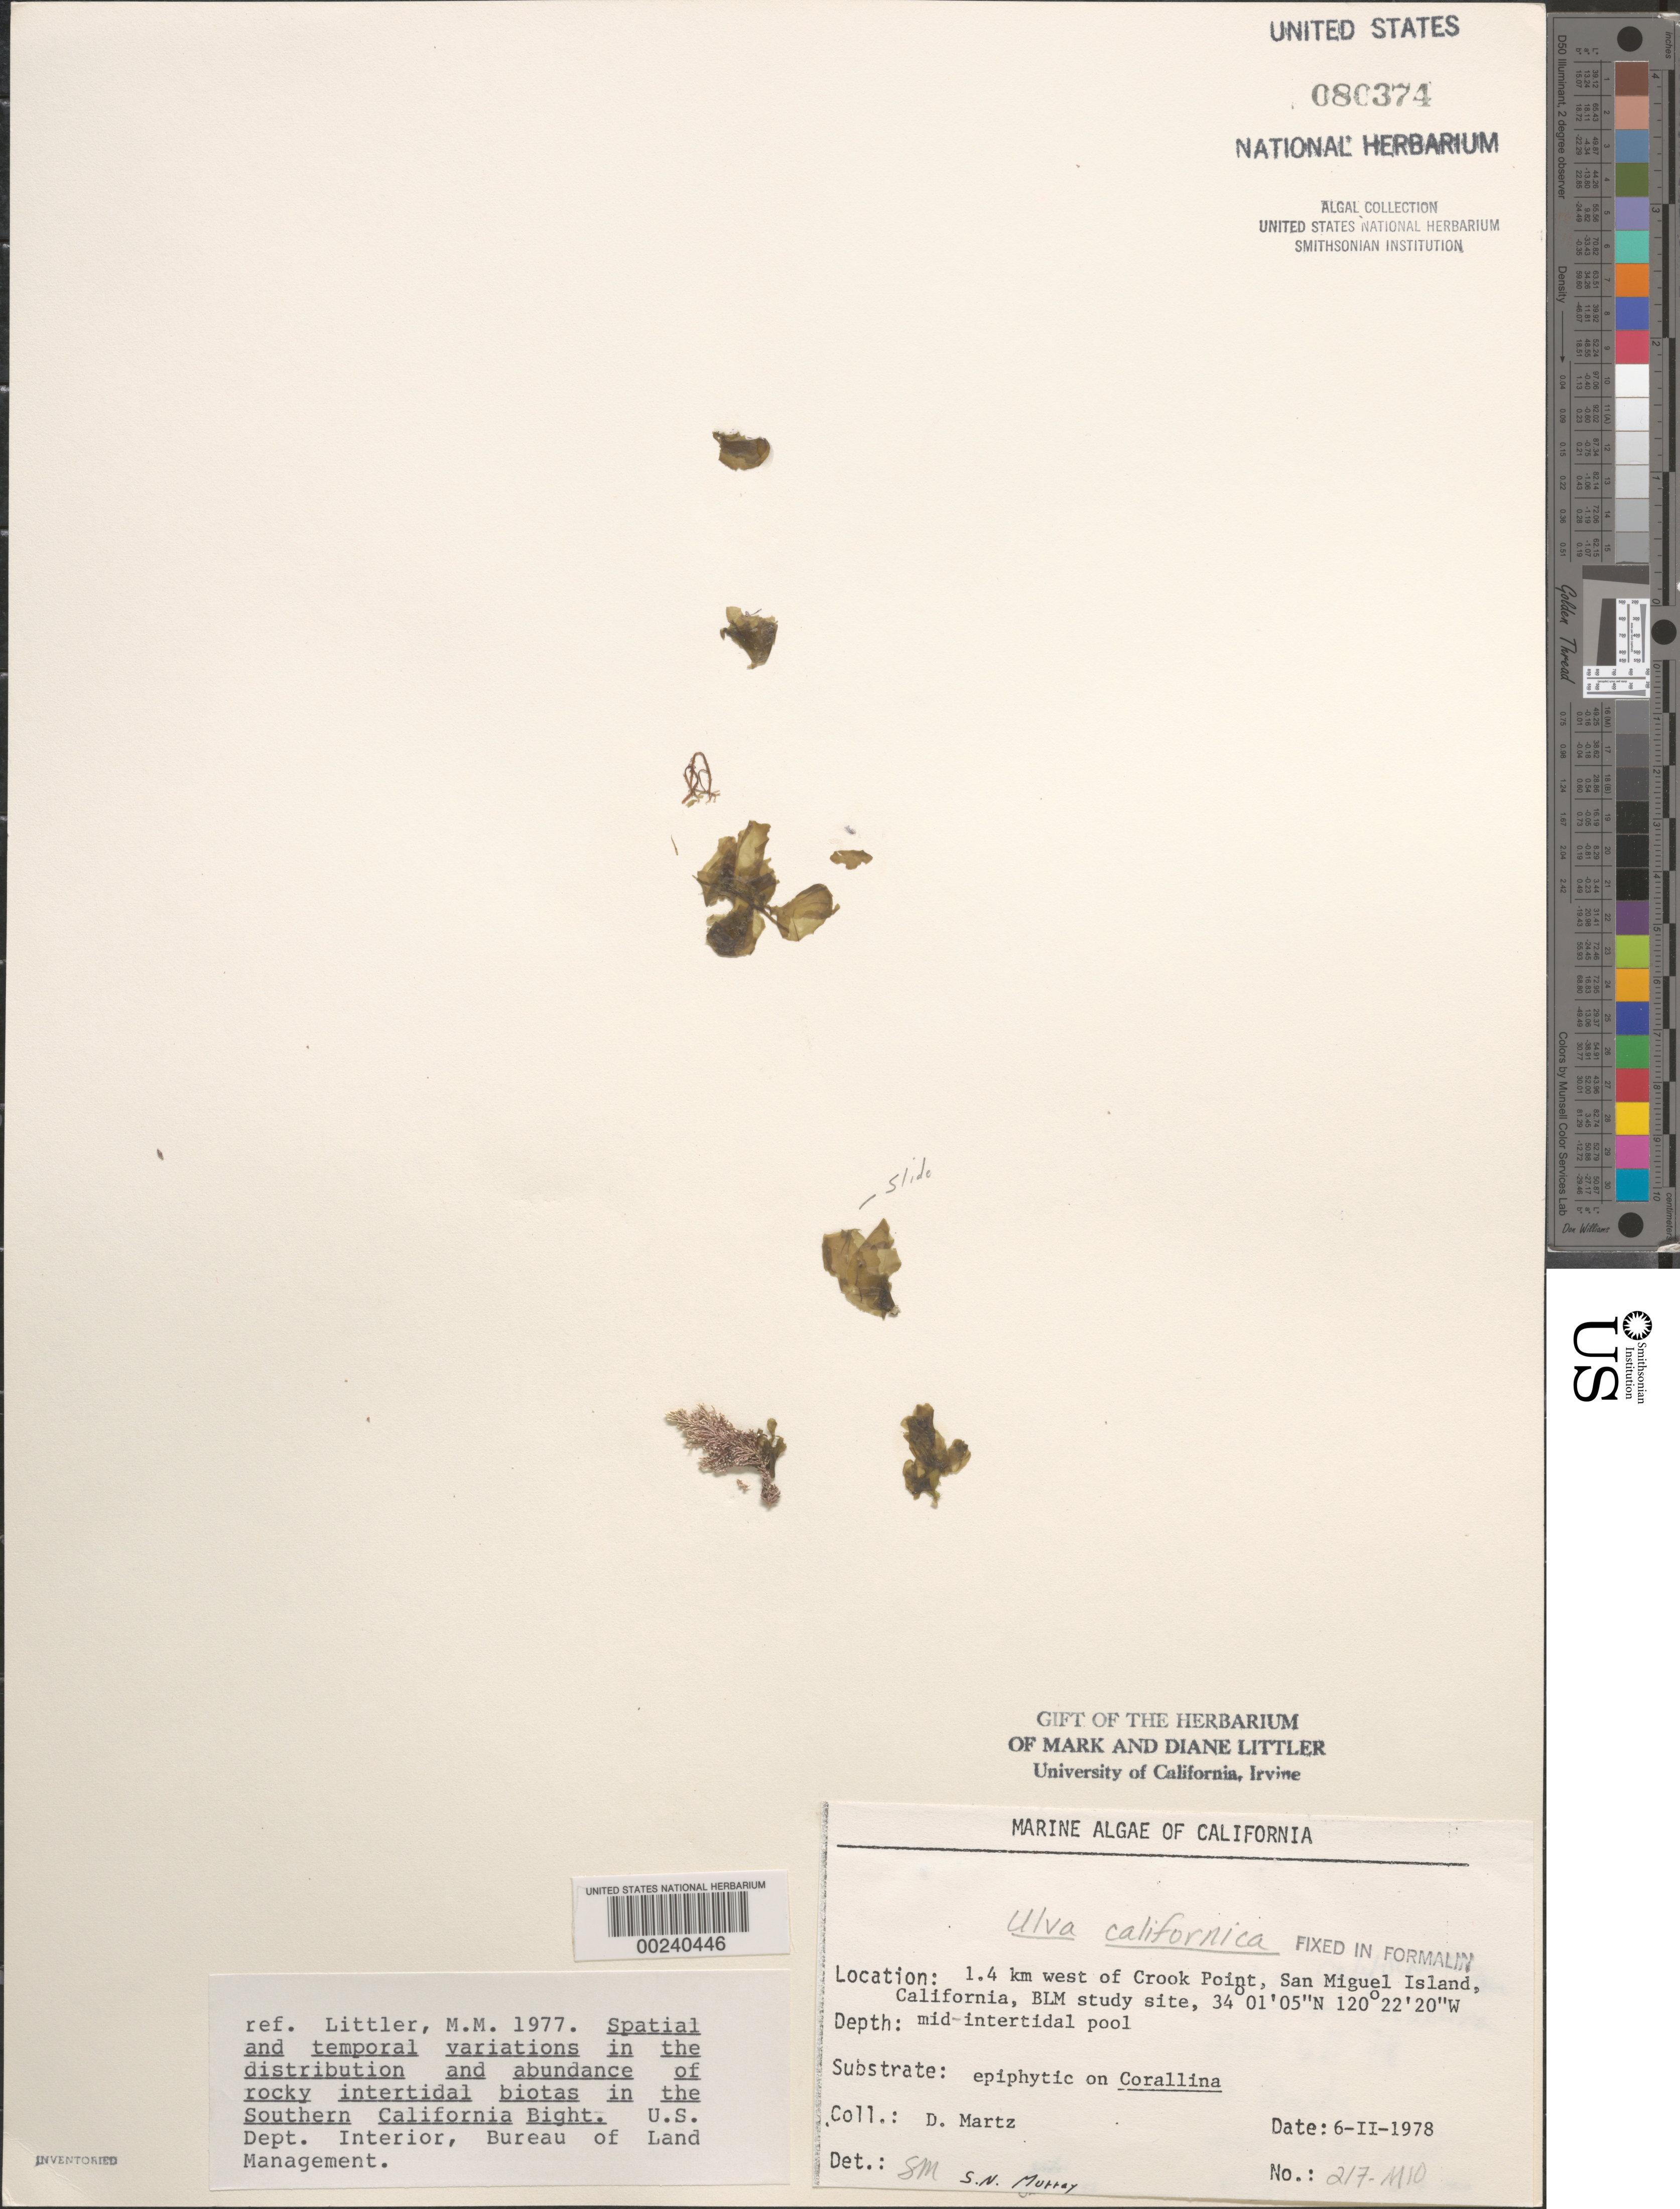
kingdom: Plantae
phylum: Chlorophyta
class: Ulvophyceae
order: Ulvales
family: Ulvaceae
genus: Ulva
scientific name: Ulva californica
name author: N.Wille in Collins et al.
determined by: Murray, S. N.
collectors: D. Martz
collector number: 217-mio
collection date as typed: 06 Feb 1978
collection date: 1978-02-06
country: United States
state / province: California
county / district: Santa Barbara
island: San Miguel Island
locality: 1.4 km north of Crook Point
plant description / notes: BLM-SOCALBIGHT Rocky Intertidal Survey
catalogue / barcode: US 80374